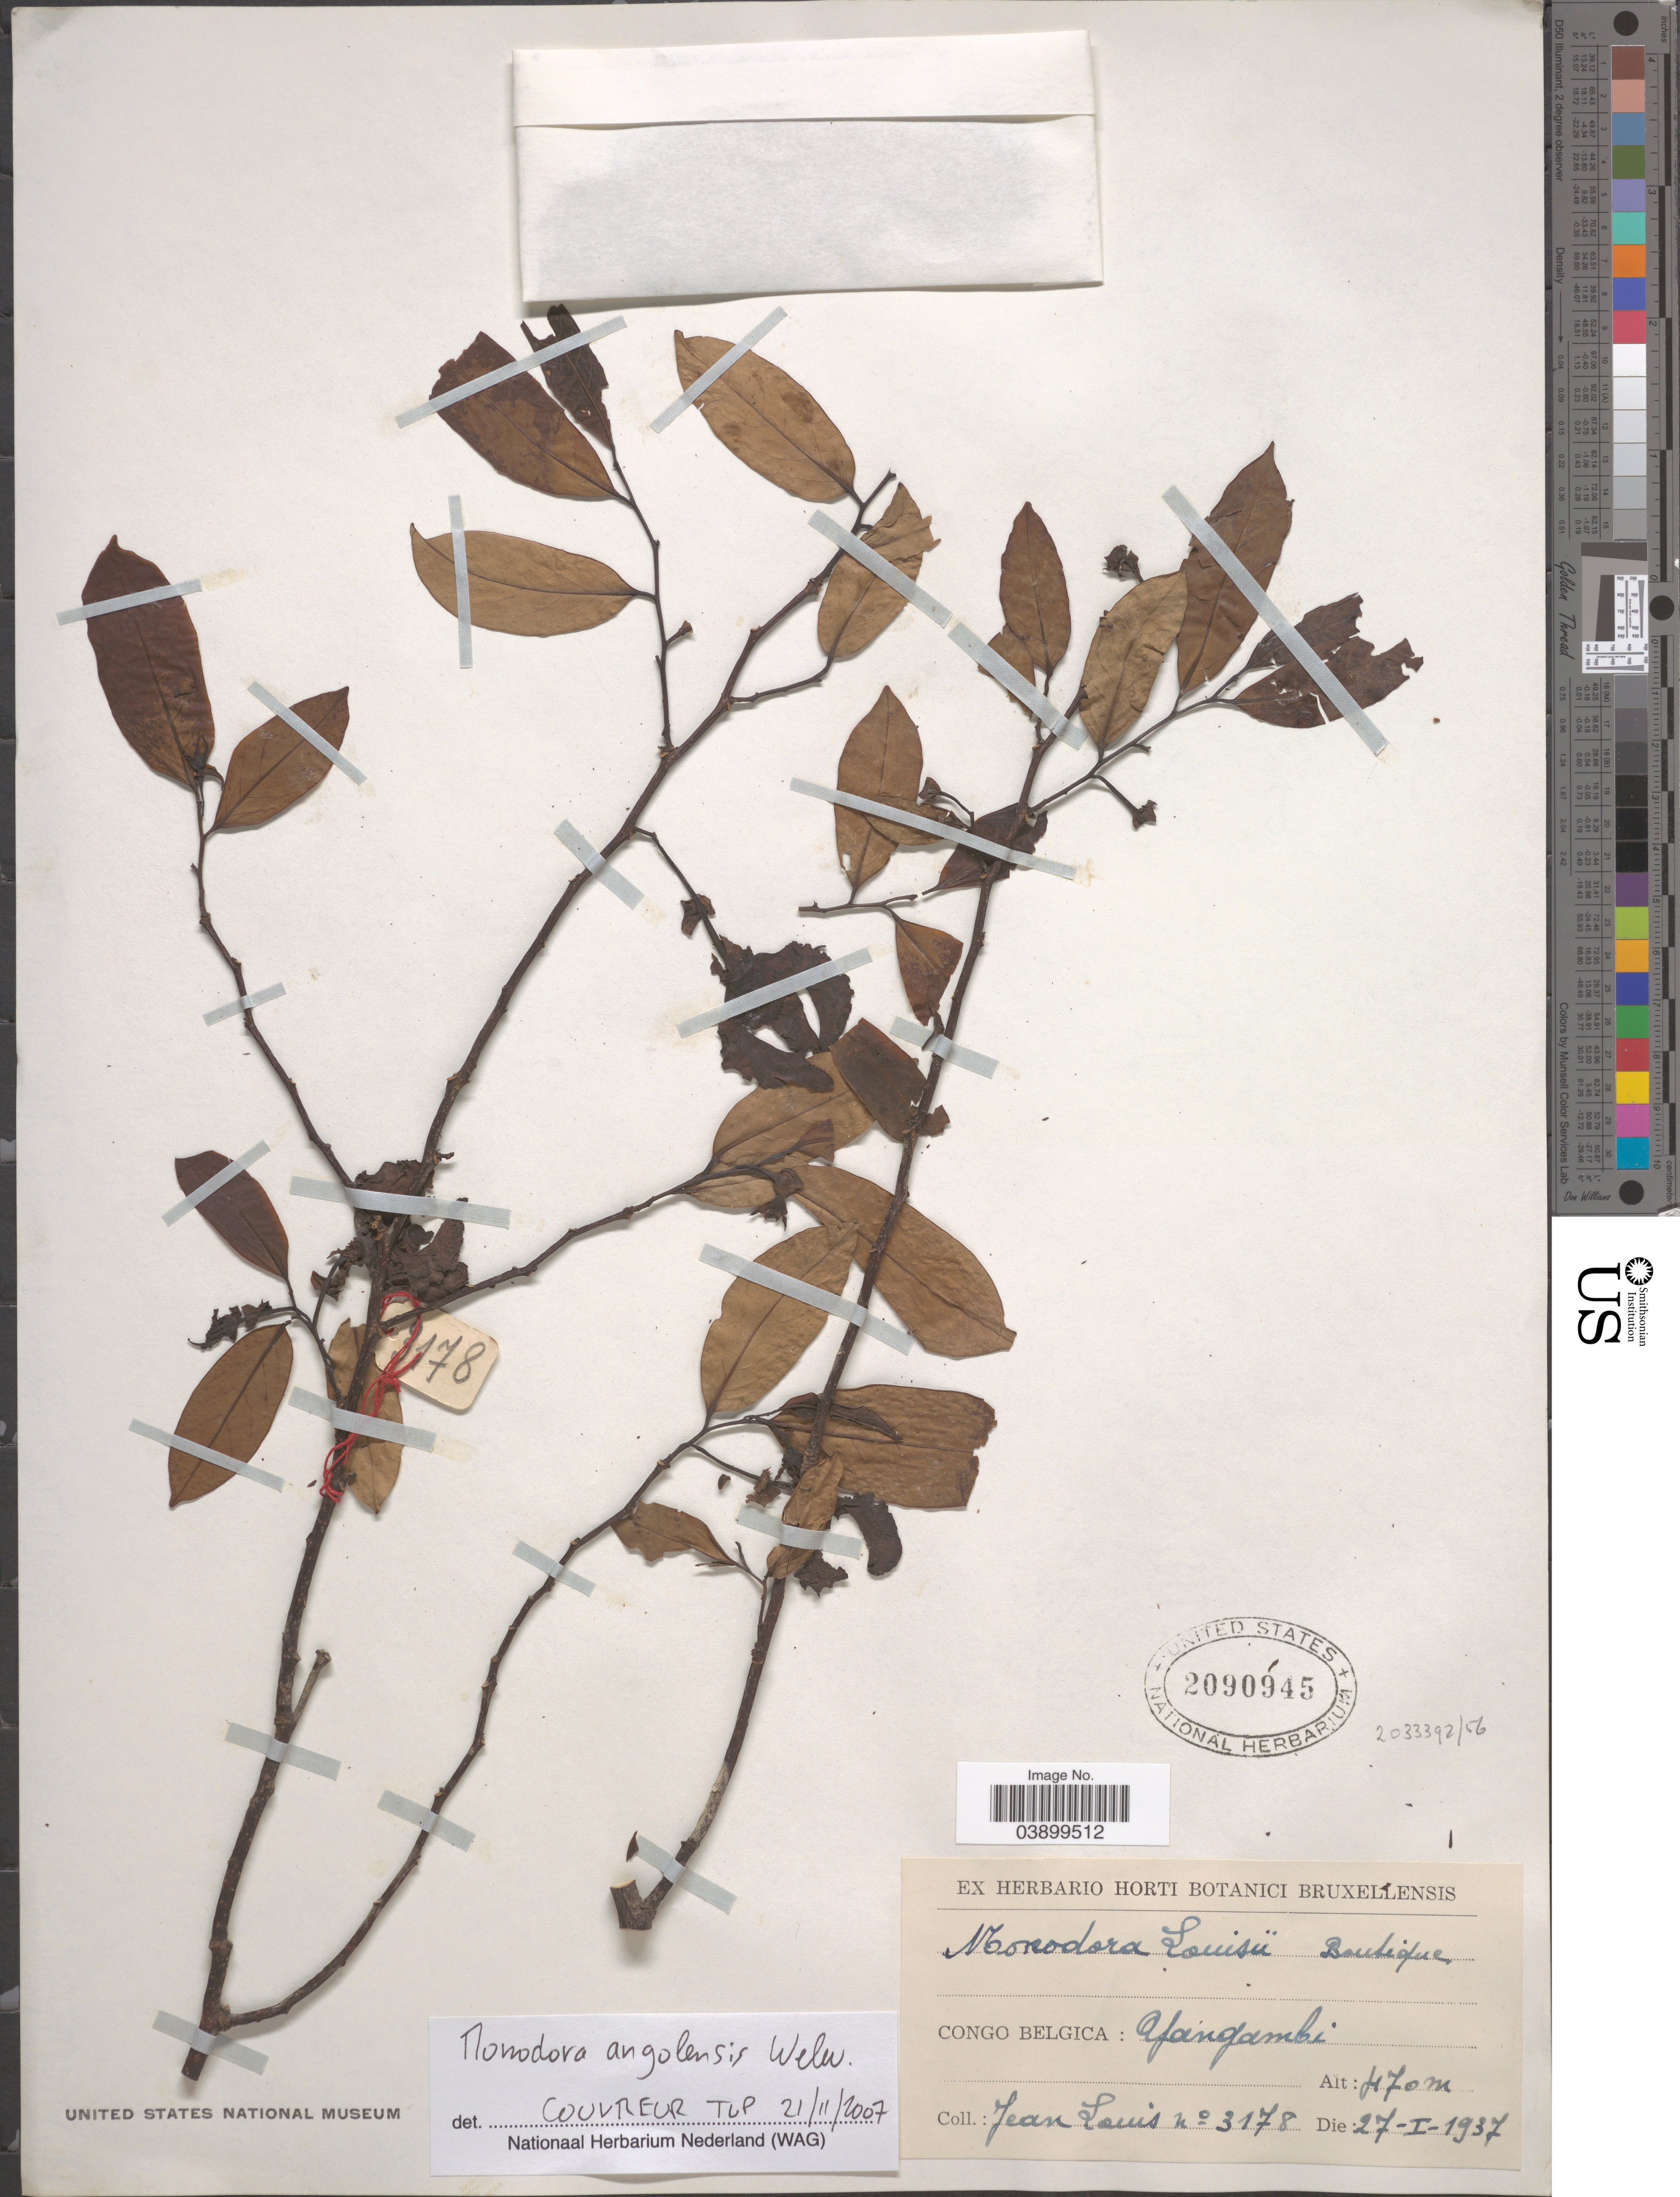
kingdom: Plantae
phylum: Tracheophyta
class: Magnoliopsida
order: Magnoliales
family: Annonaceae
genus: Monodora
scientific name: Monodora angolensis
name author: Welw.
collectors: J. Louis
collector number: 3178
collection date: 1937-01-27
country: Congo, Democratic Republic of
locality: Congo Belgica: Afangambi.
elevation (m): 470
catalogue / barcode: US 2090945